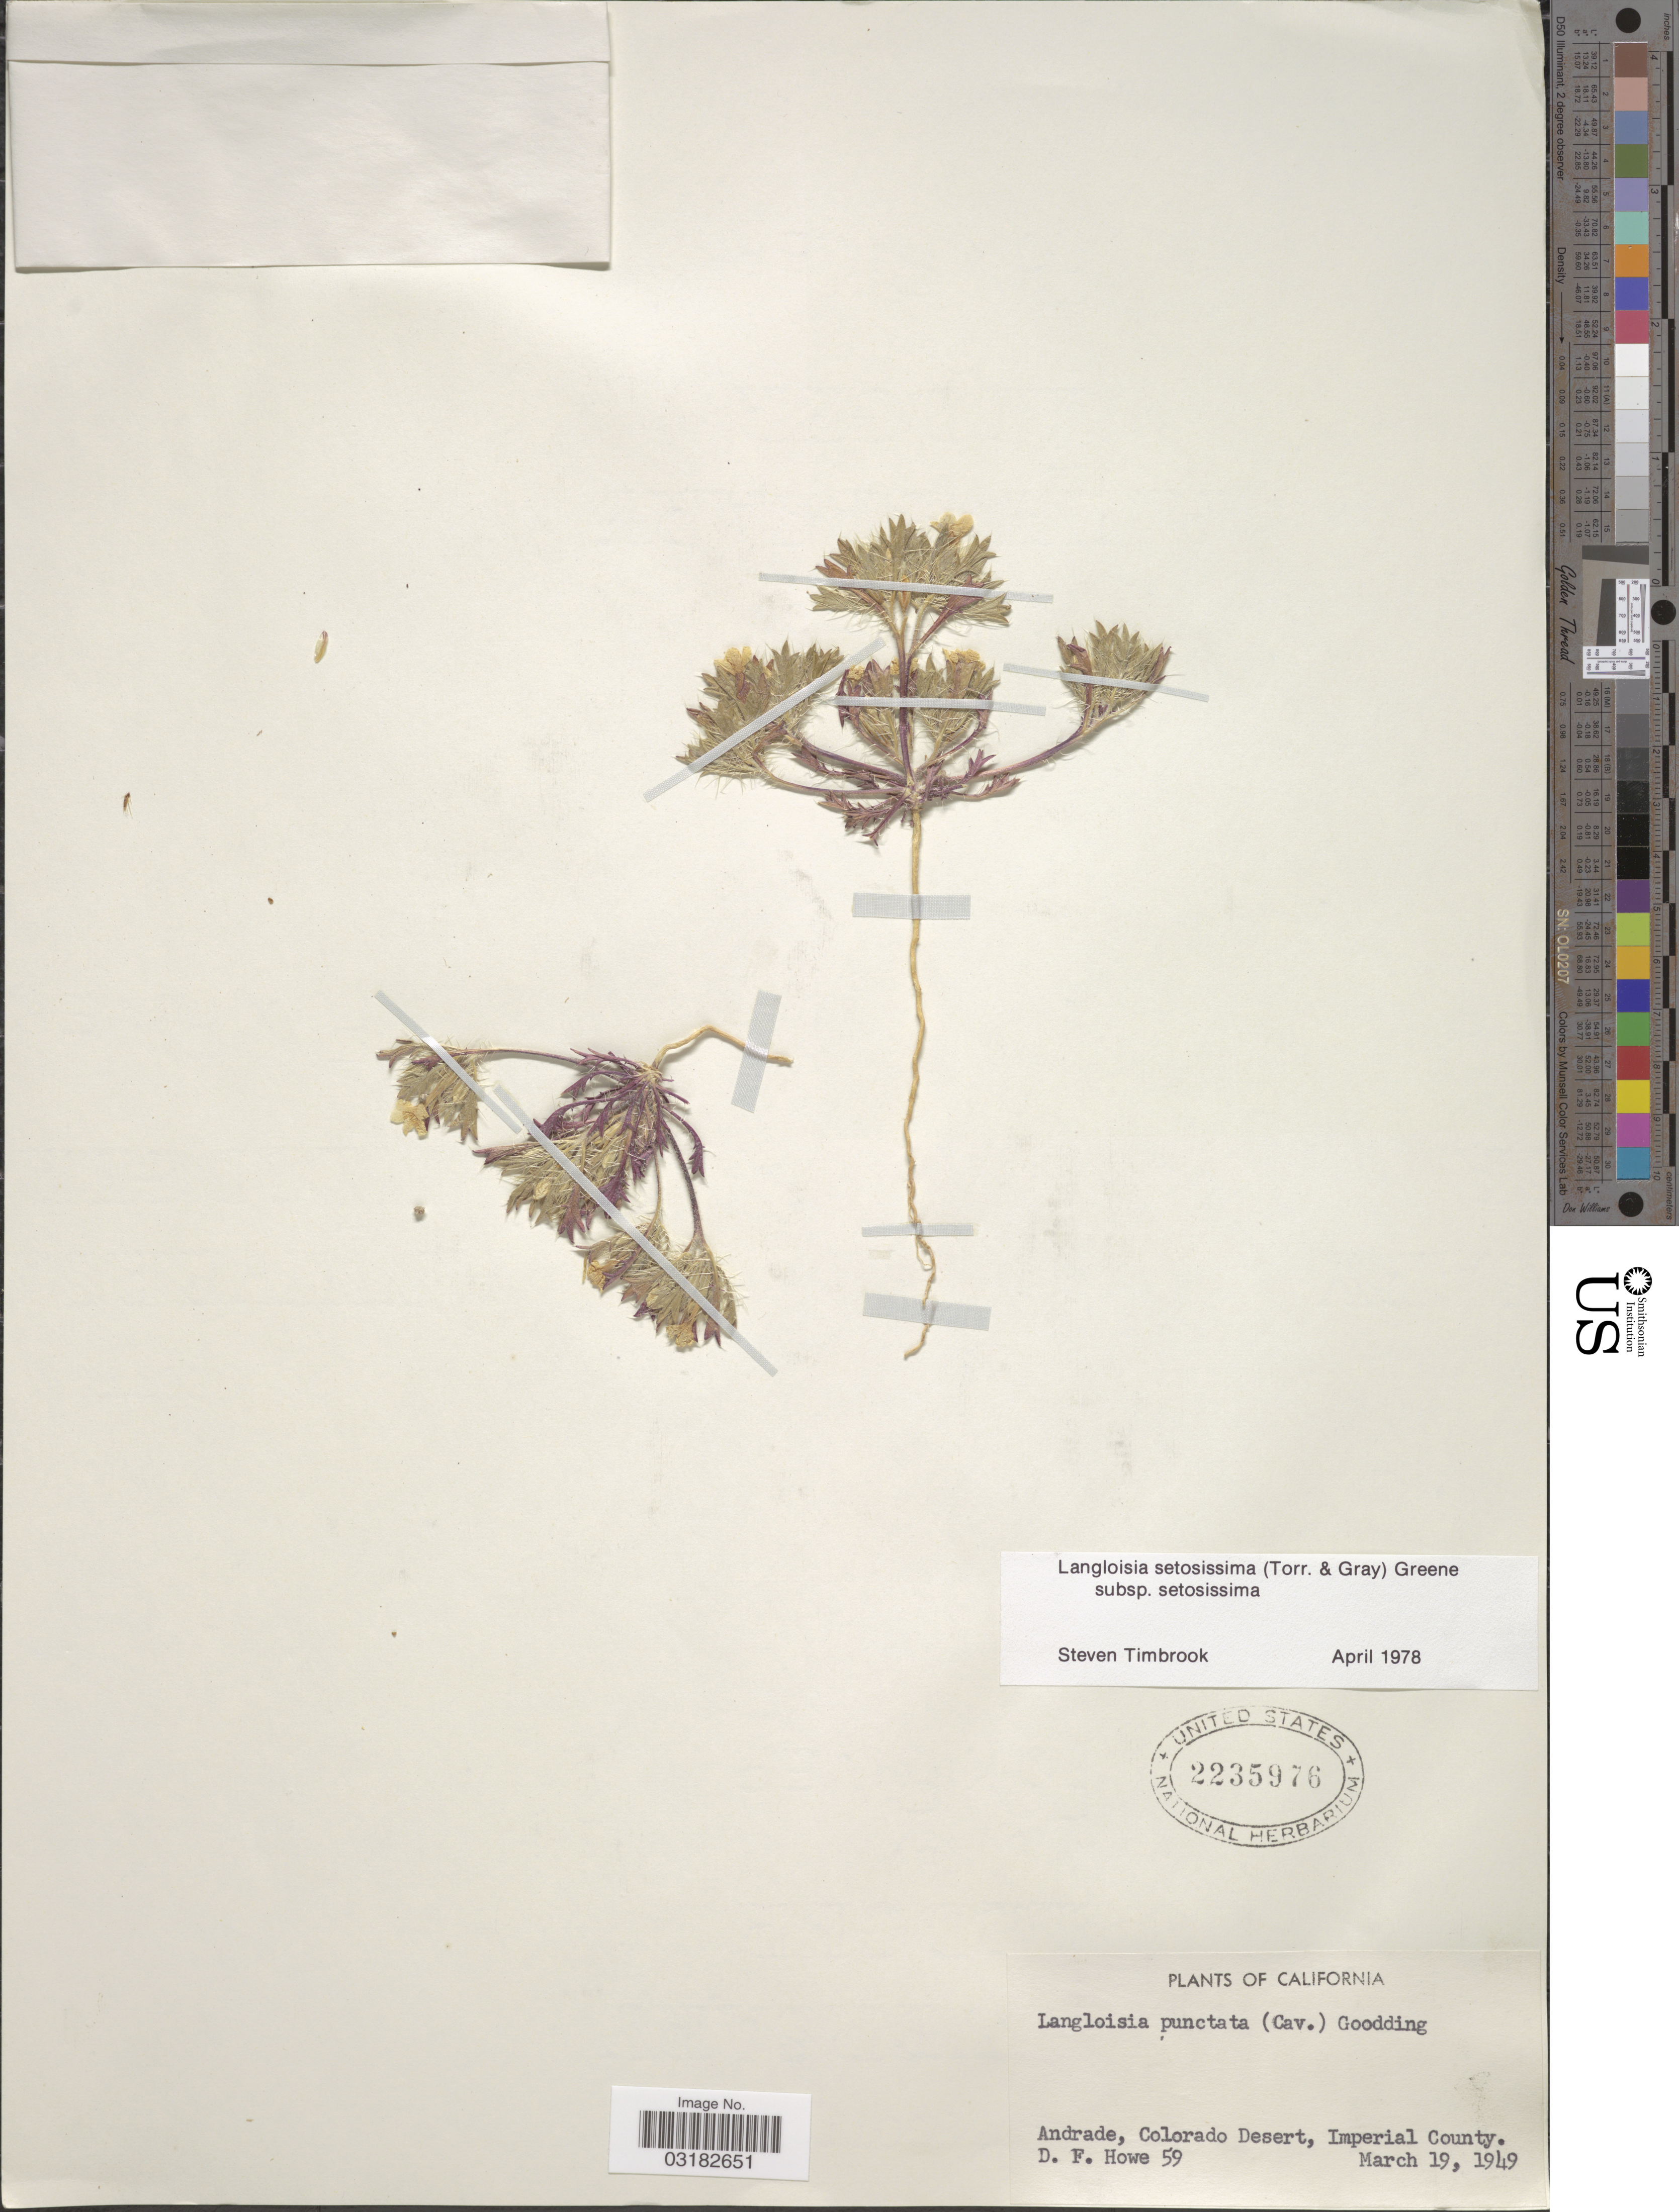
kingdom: Plantae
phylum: Tracheophyta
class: Magnoliopsida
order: Ericales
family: Polemoniaceae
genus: Langloisia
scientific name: Langloisia setosissima subsp. setosissima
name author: (Torr. & A. Gray) Greene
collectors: D. Howe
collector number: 59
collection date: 1949-03-19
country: United States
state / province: California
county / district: Imperial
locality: Andrade, Colorado Desert, Imperial County.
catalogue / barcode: US 2235976